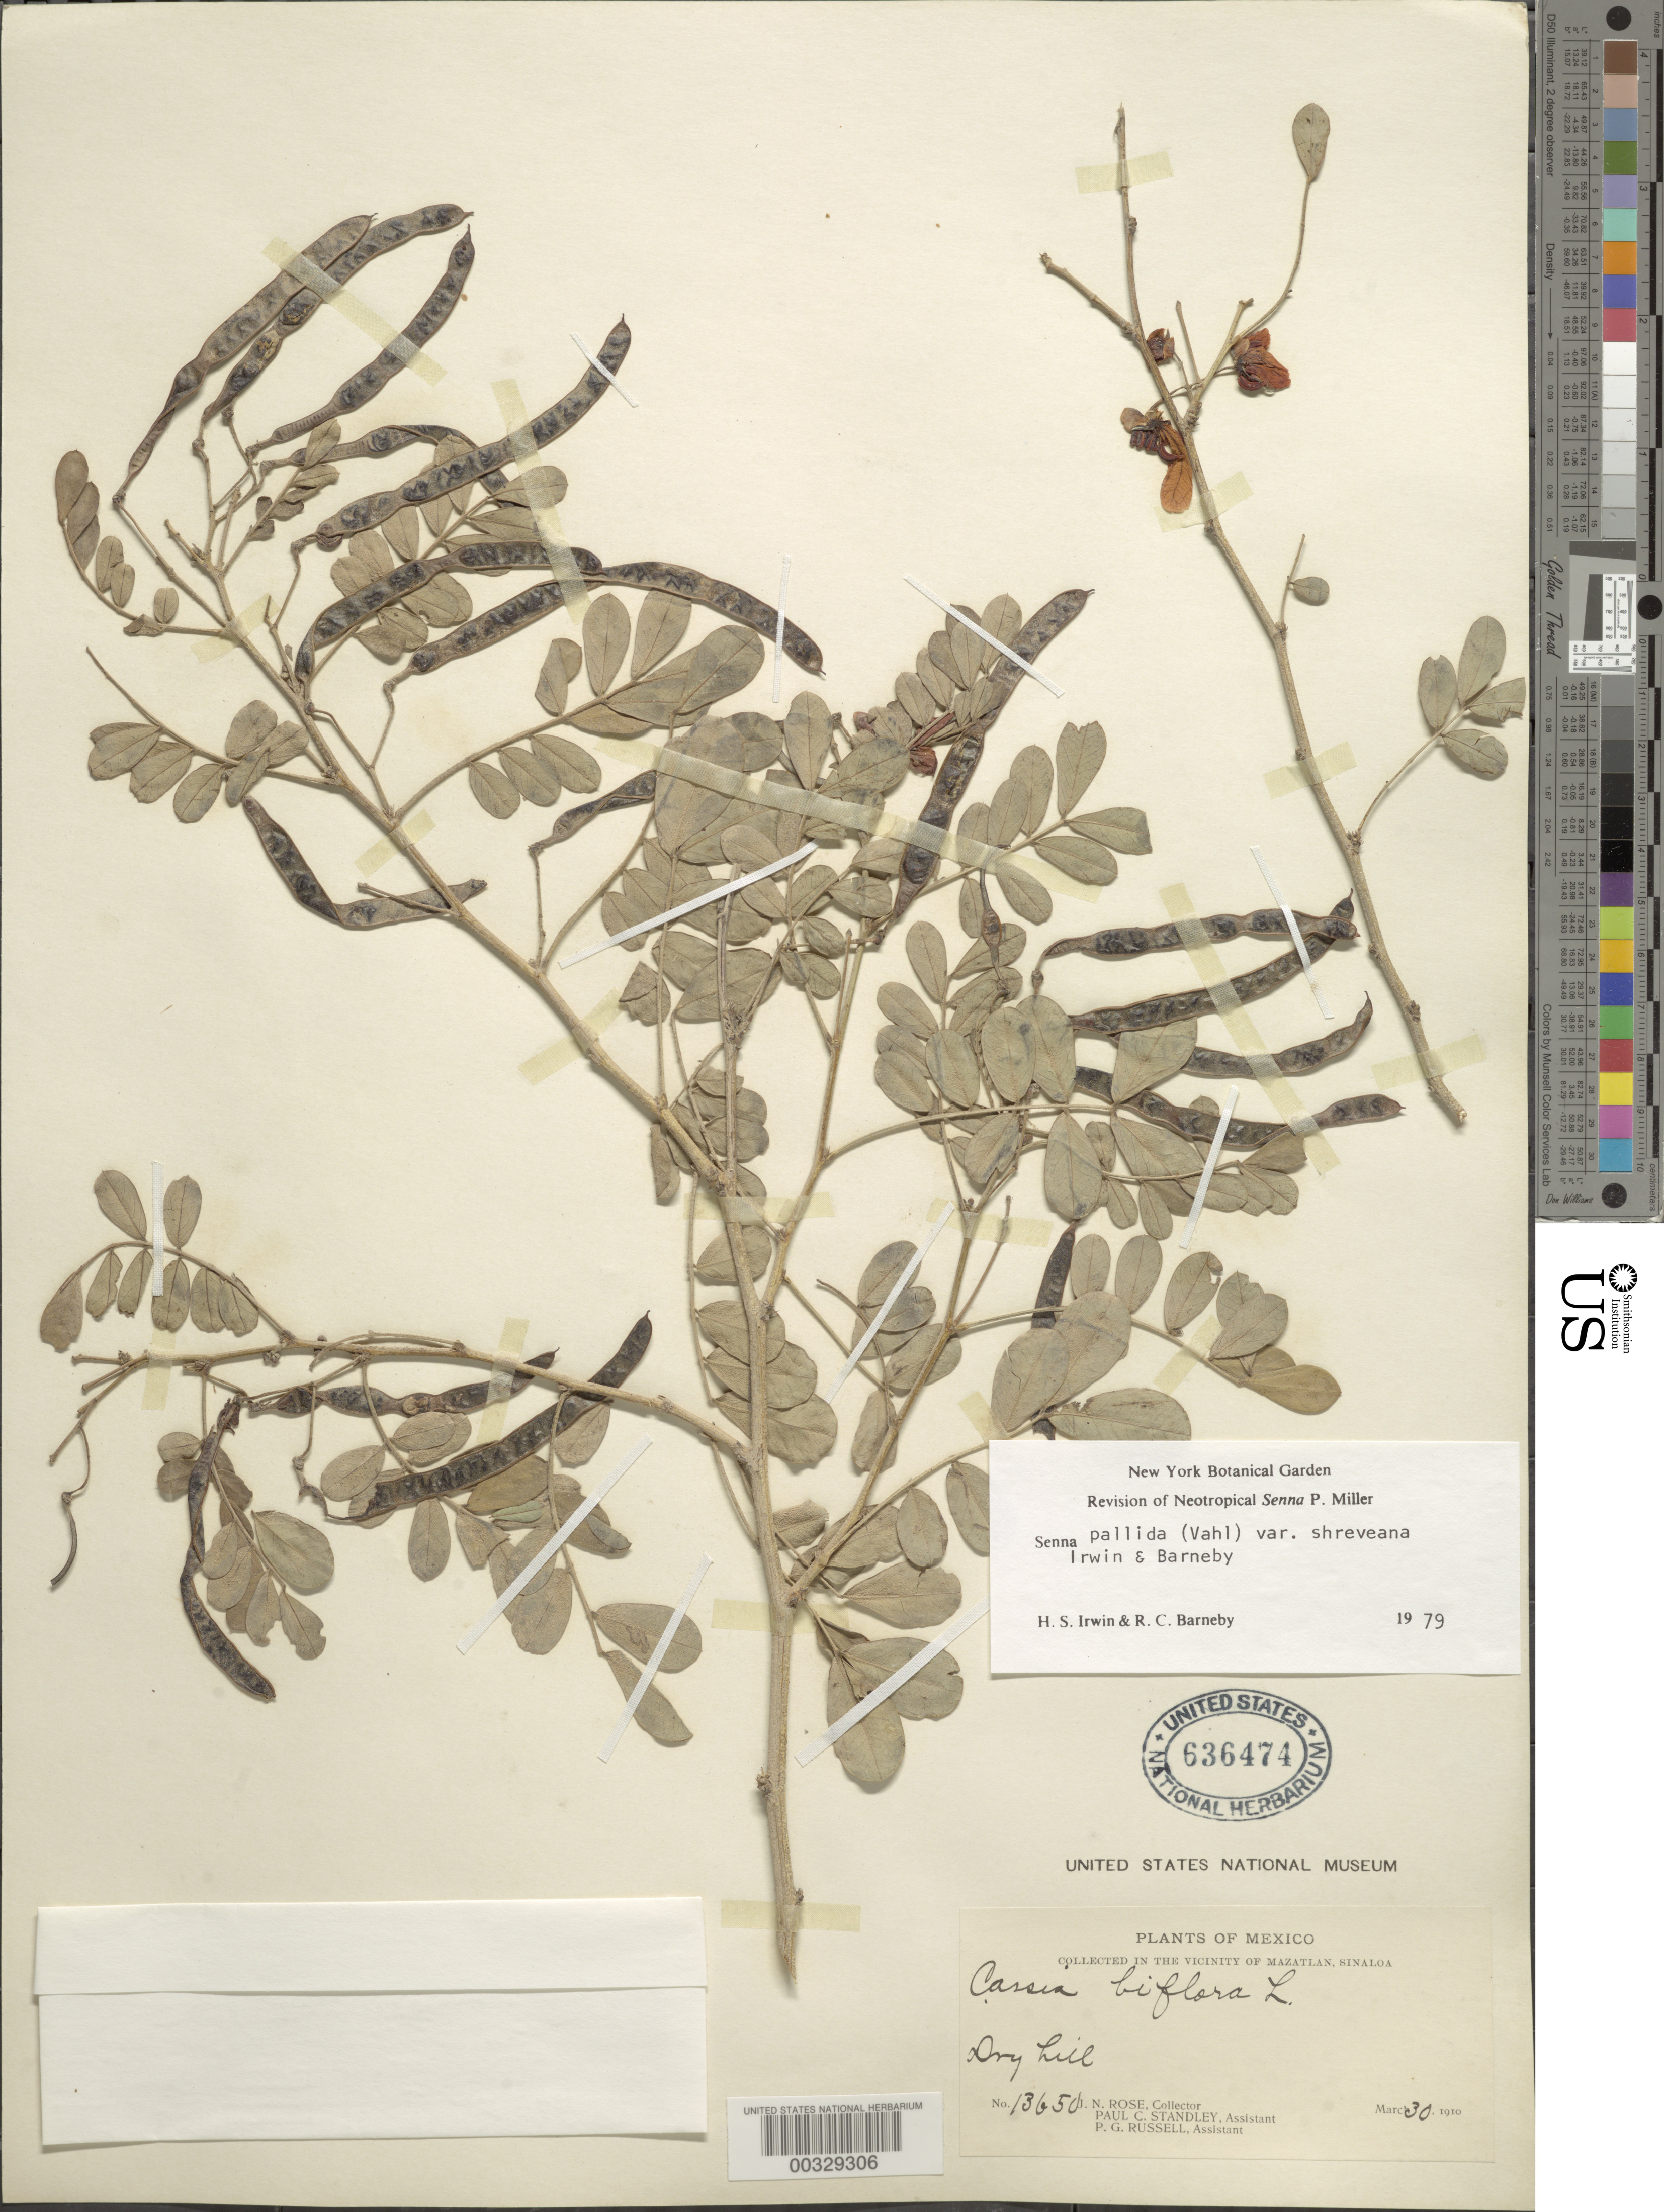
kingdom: Plantae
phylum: Tracheophyta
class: Magnoliopsida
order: Fabales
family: Fabaceae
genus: Senna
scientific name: Senna pallida var. shreveana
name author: H.S. Irwin & Barneby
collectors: J. N. Rose, P. C. Standley & P. G. Russell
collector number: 13650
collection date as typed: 30 Mar 1910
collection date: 1910-03-30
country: Mexico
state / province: Sinaloa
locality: Mazatlan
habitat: Dry hill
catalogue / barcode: US 636474